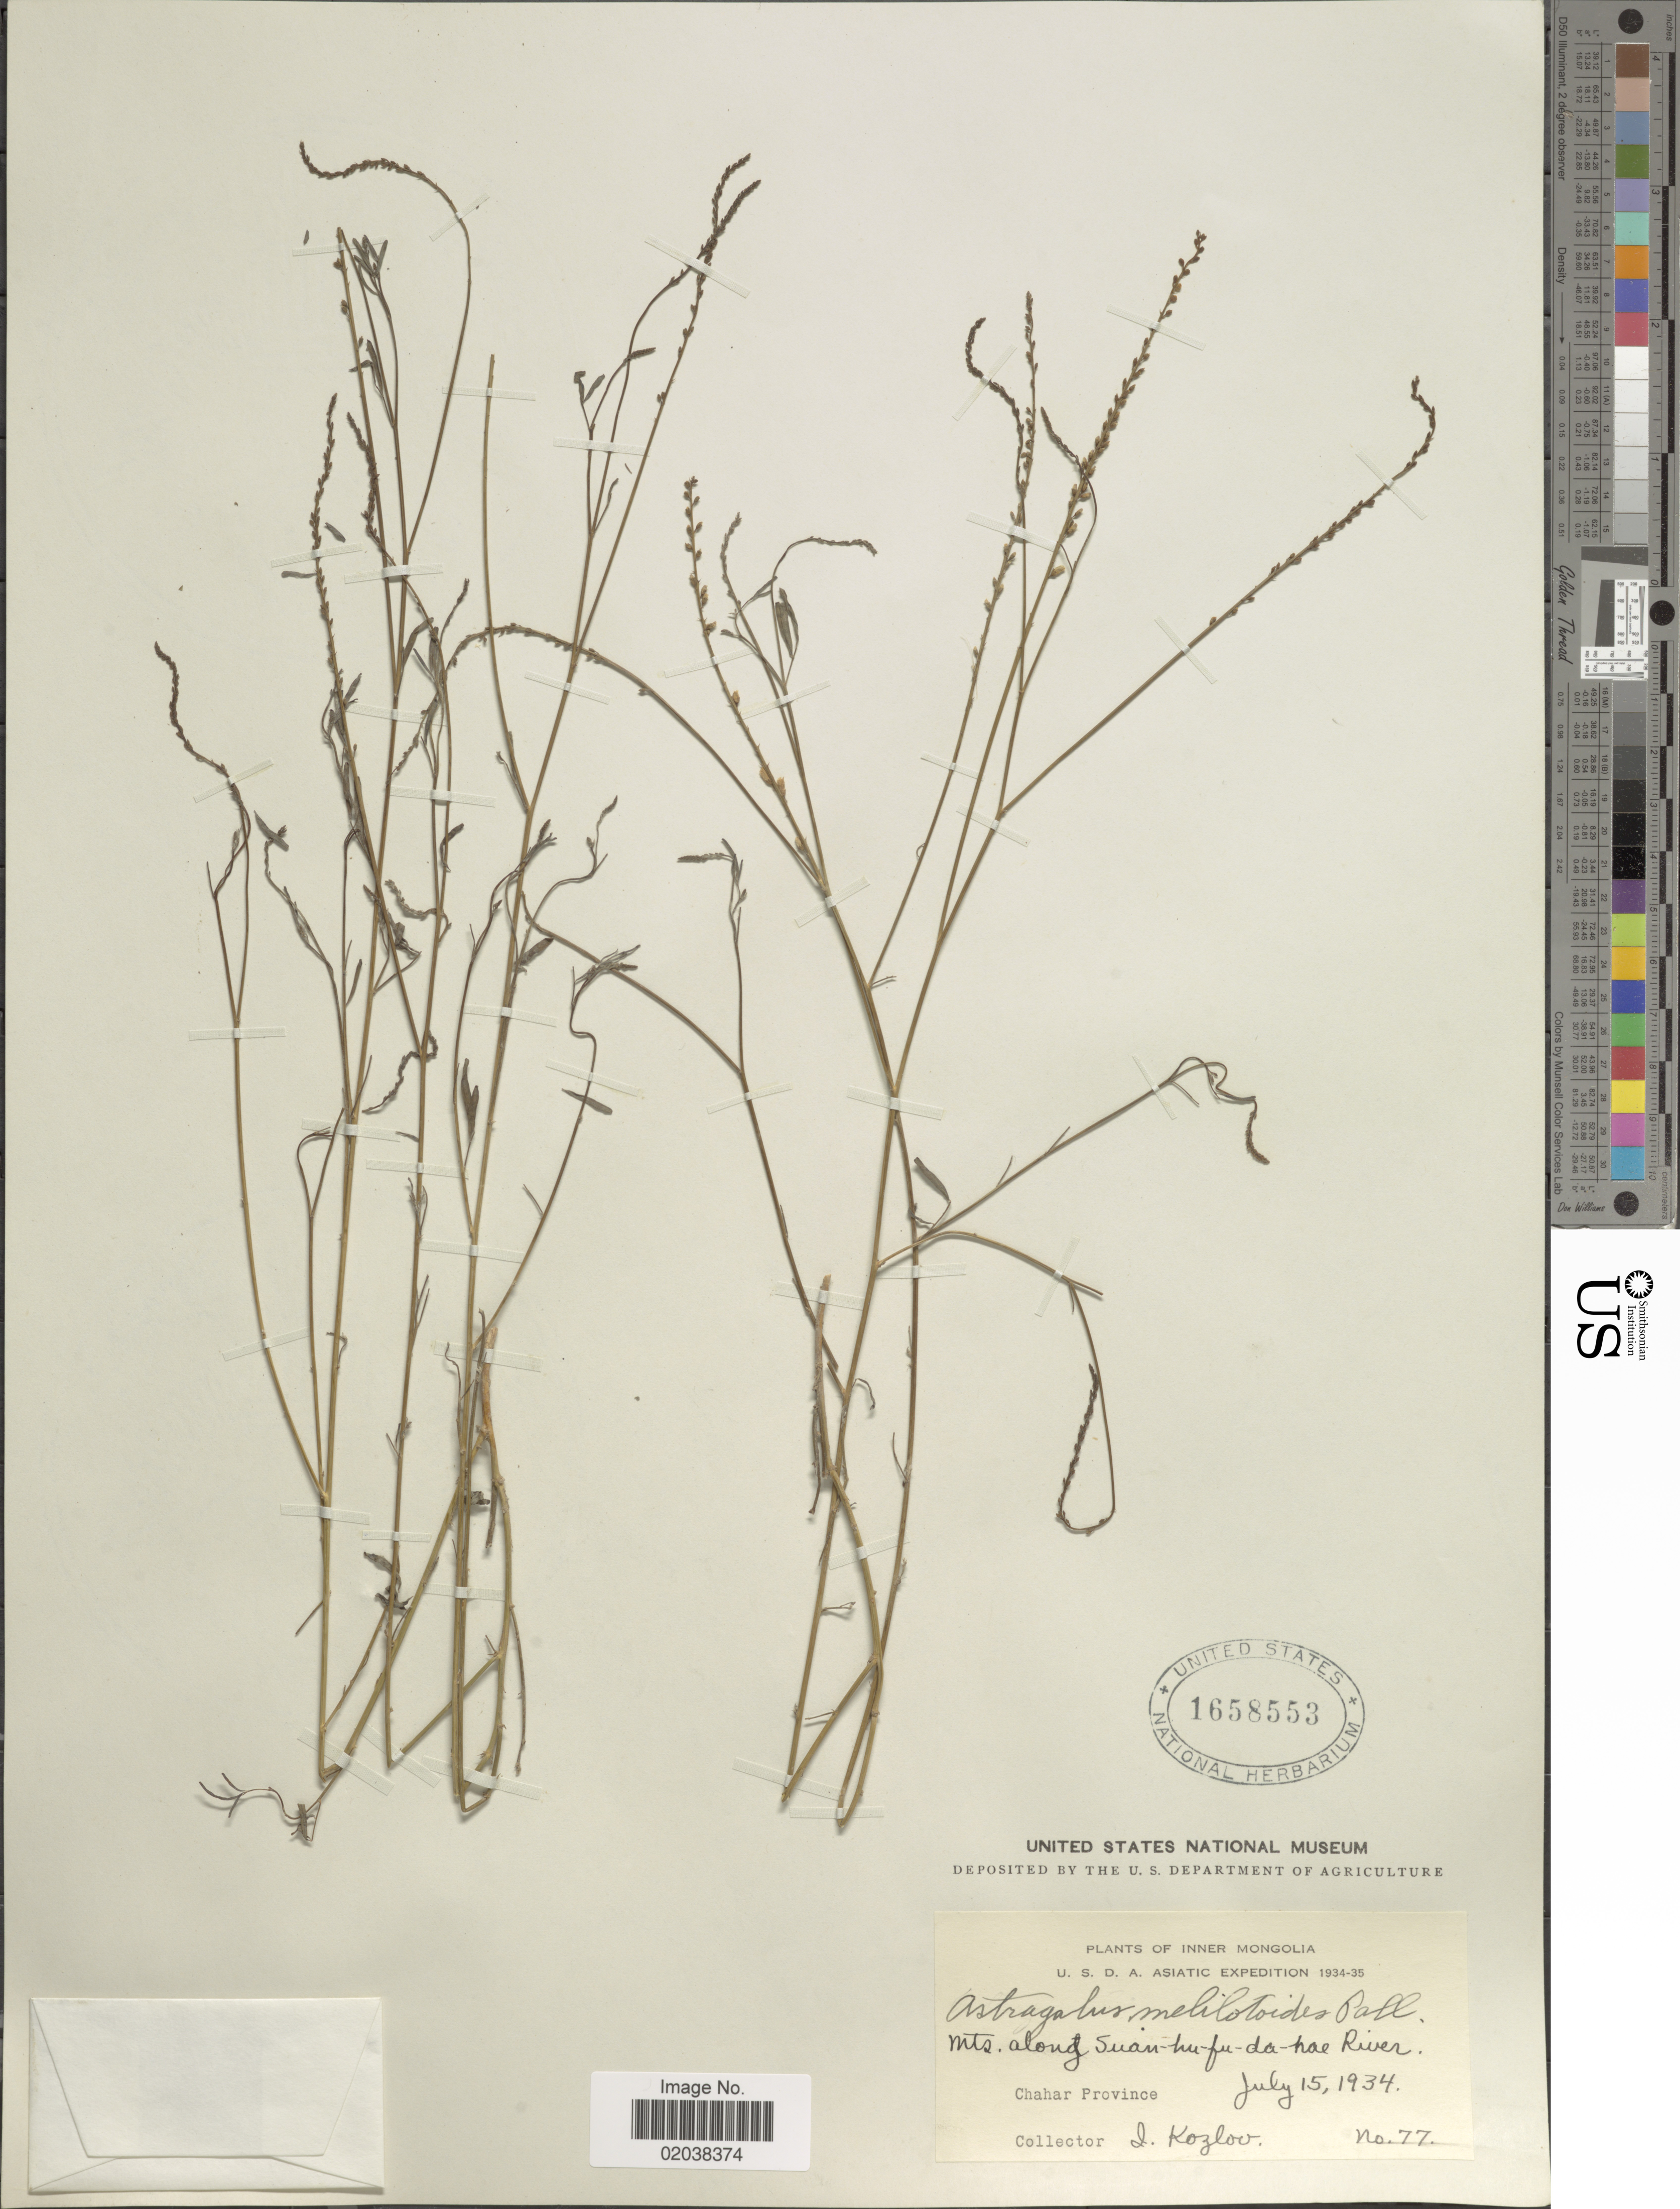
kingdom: Plantae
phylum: Tracheophyta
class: Magnoliopsida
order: Fabales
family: Fabaceae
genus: Astragalus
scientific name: Astragalus melilotoides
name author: Pall.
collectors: I. Kozlov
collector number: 77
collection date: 1934-07-15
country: China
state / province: Nei Monggol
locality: Inner Mongolia. Mts. along Suan-hu-fu-da-hae River. Chahar Province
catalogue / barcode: US 1658553